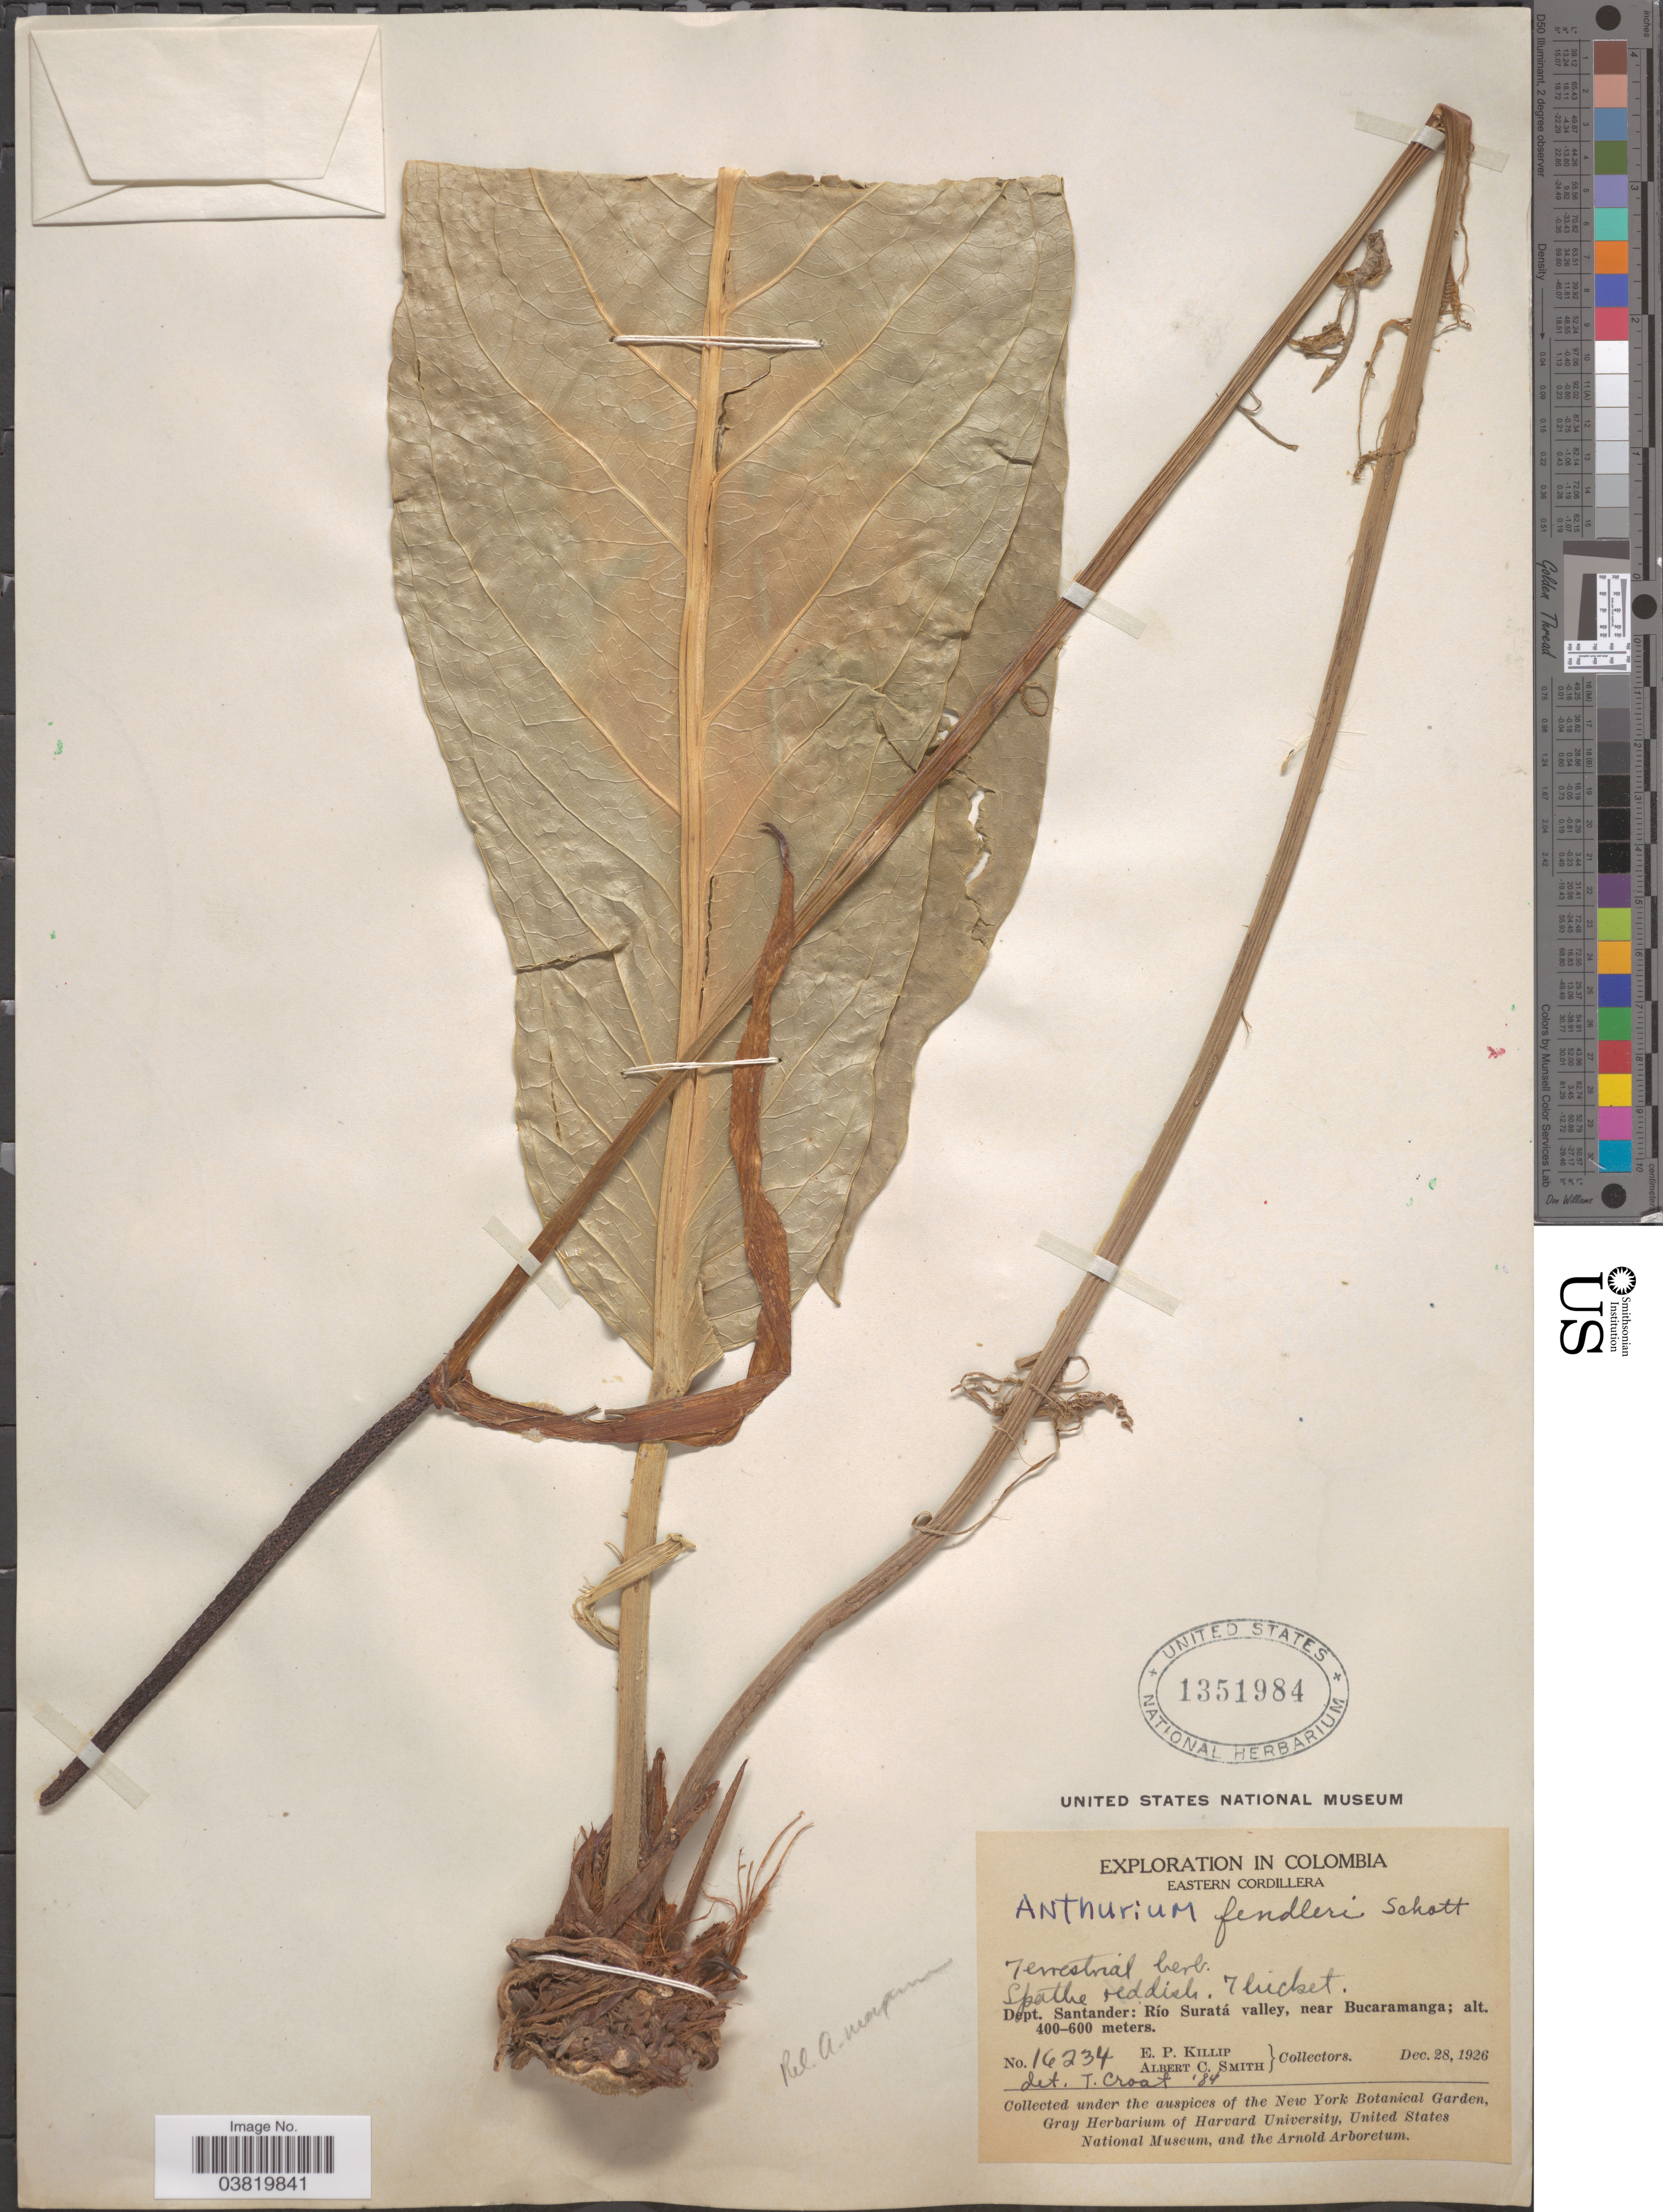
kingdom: Plantae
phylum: Tracheophyta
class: Liliopsida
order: Alismatales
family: Araceae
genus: Anthurium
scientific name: Anthurium fendleri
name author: Schott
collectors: E. P. Killip & A. C. Smith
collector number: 16234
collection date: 1926-12-28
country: Colombia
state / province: Santander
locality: Eastern Cordillera. Dept. Santander: Río Suratá valley, near Bucaramanga.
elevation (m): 400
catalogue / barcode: US 1351984